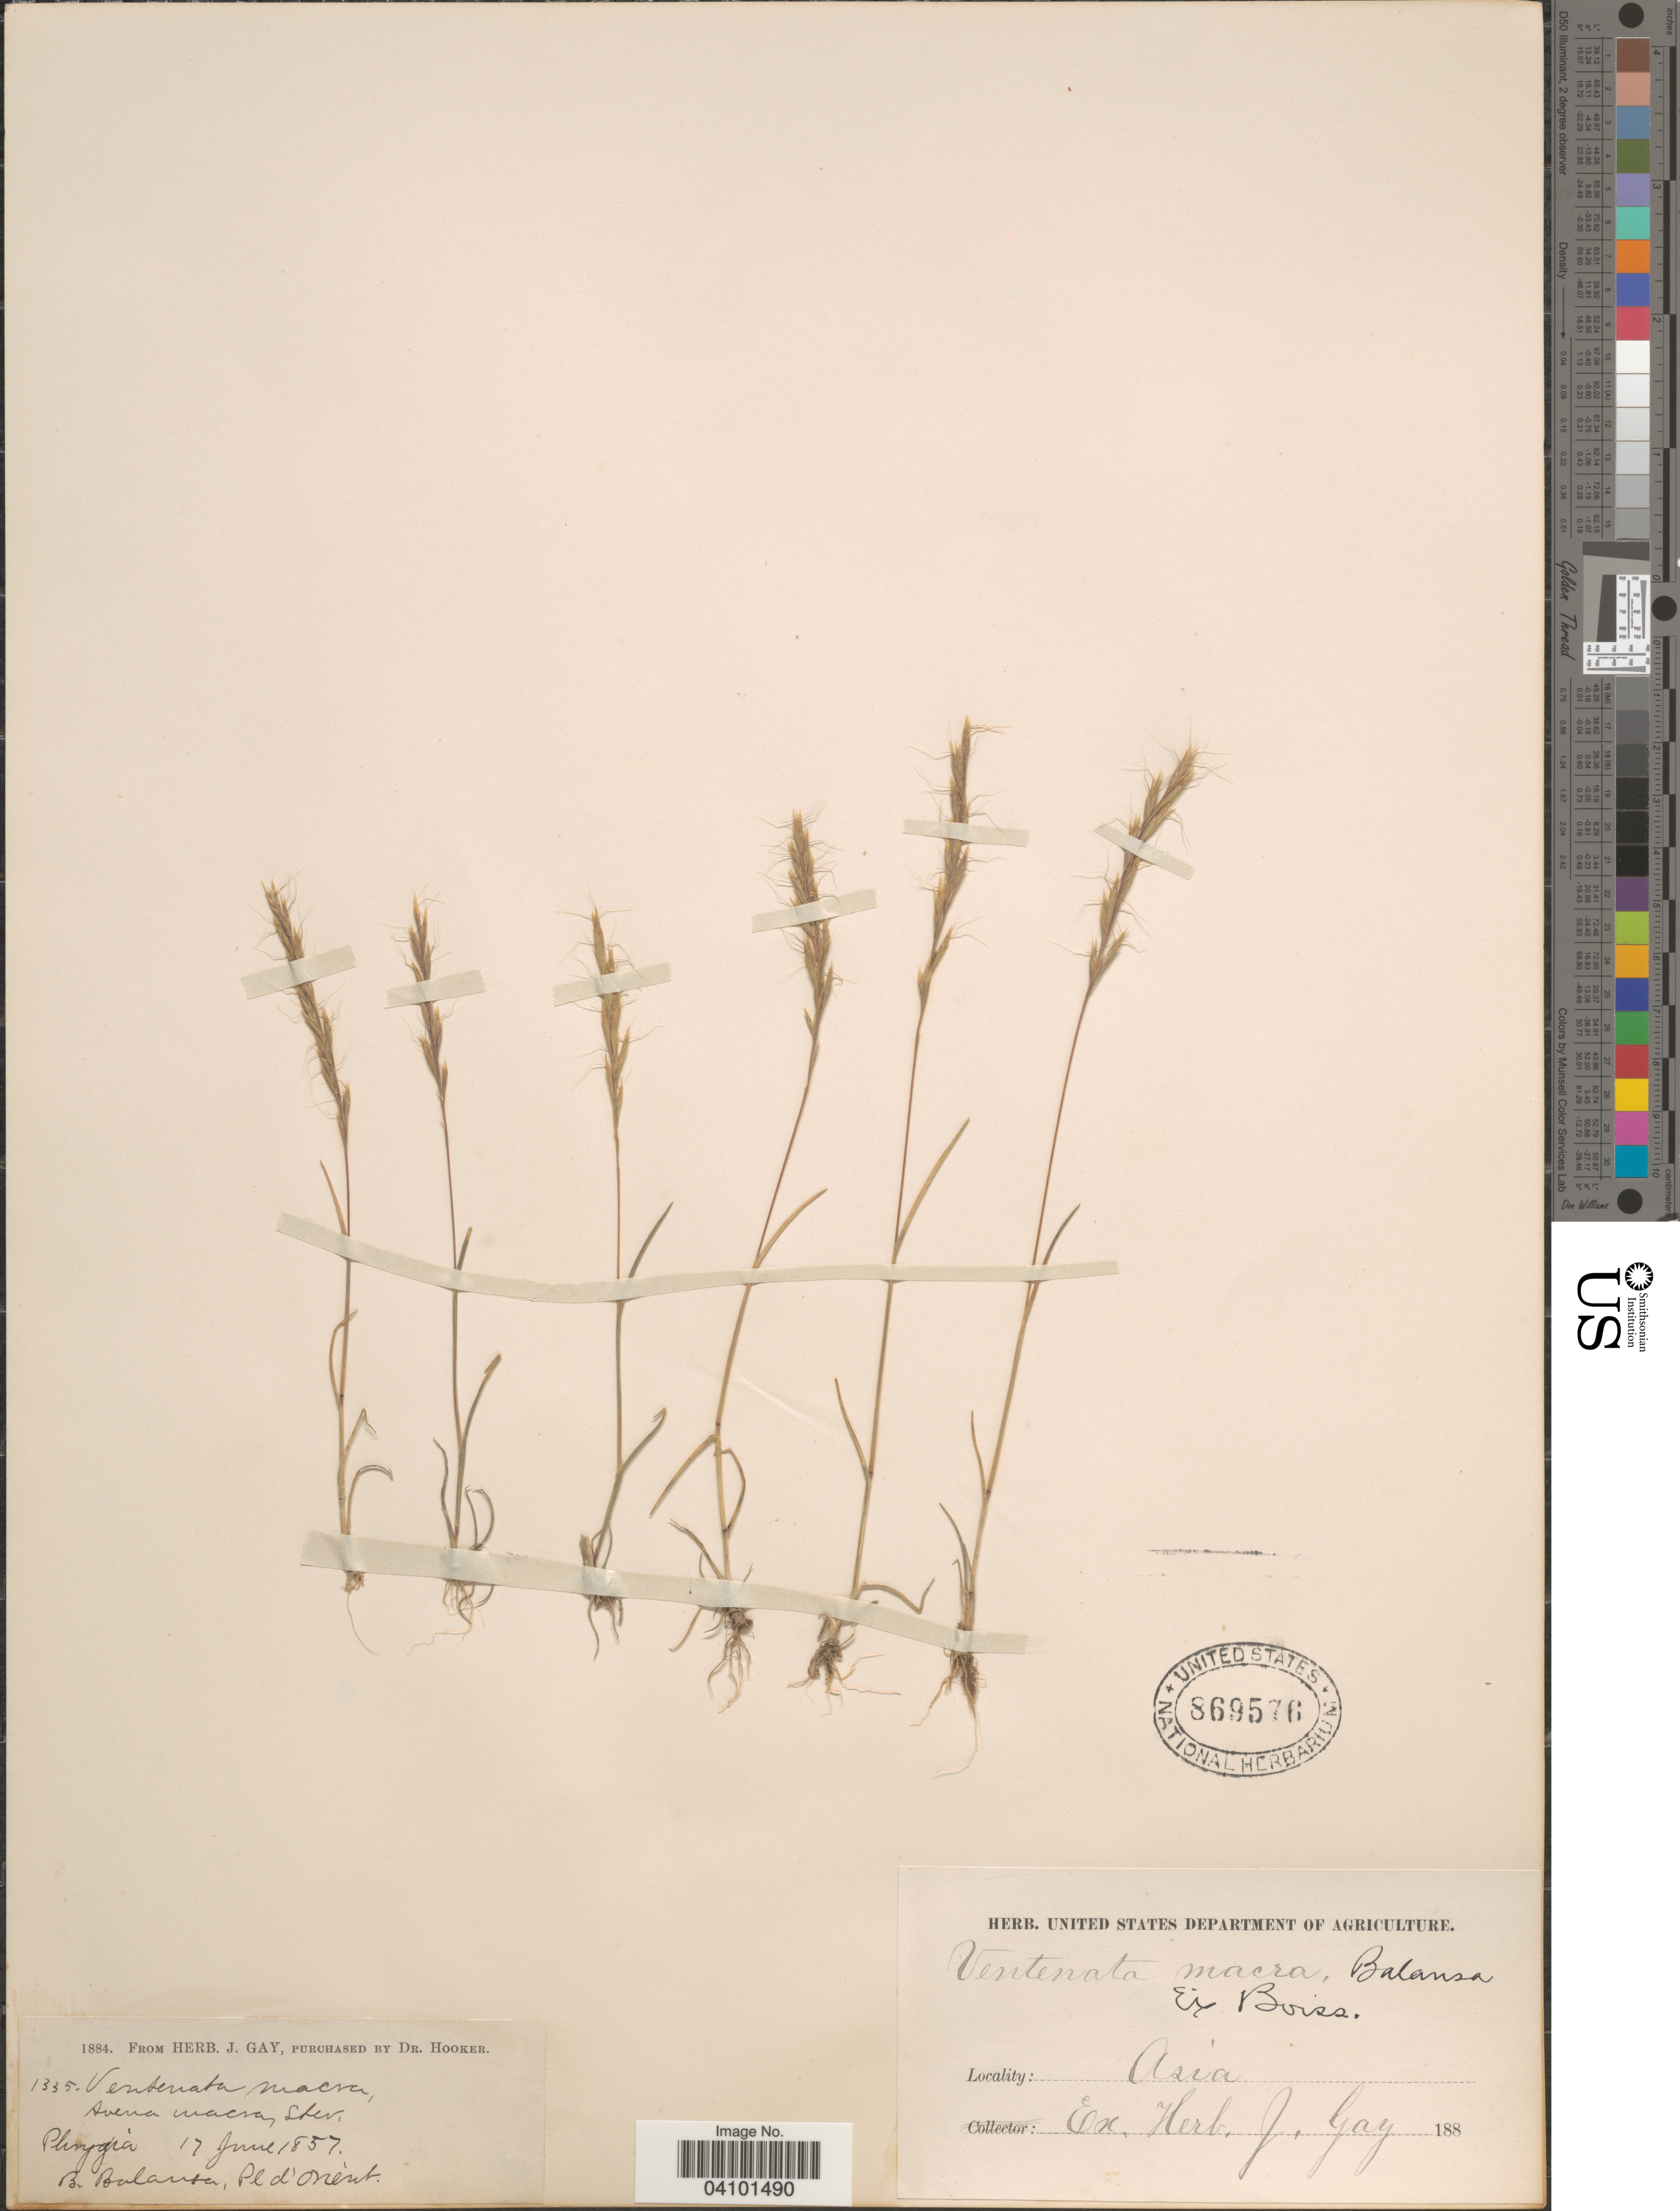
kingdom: Plantae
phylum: Tracheophyta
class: Liliopsida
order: Poales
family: Poaceae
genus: Gaudinopsis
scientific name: Gaudinopsis macra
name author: (Steven ex M. Bieb.) Eig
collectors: B. Balansa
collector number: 1335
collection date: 1857-06-17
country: Turkey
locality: Phrygia. Orient.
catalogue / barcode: US 869576